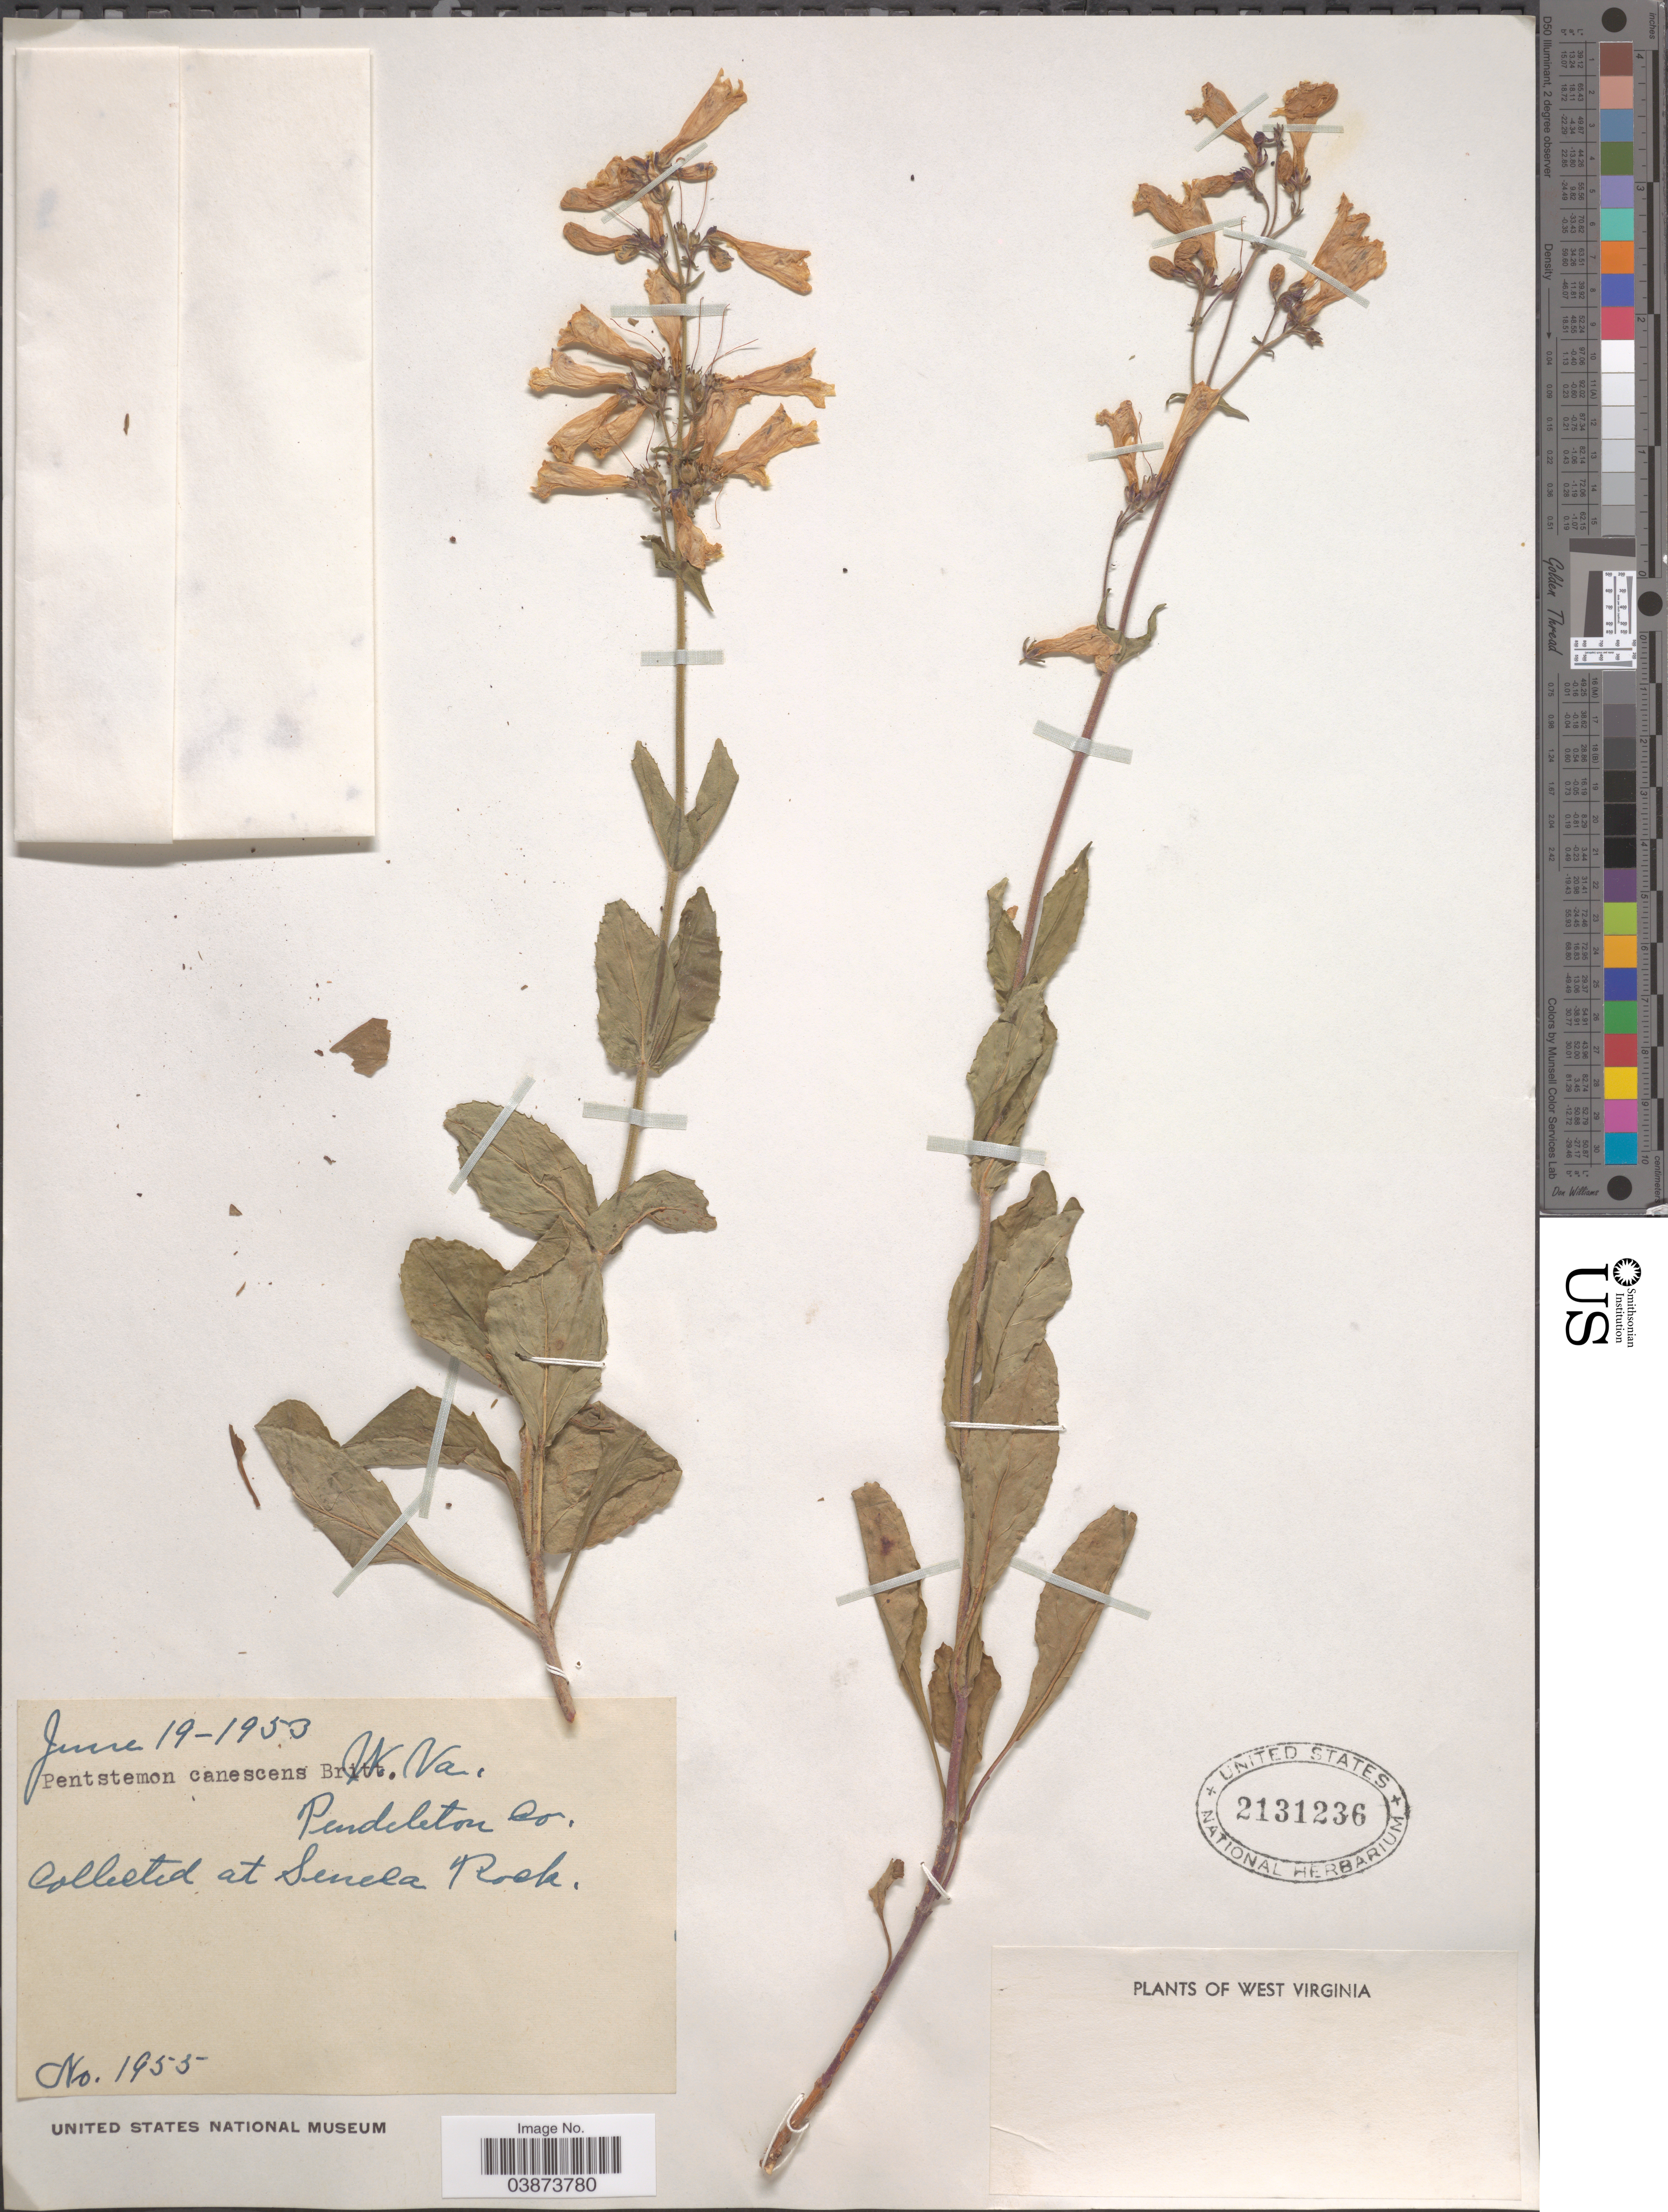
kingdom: Plantae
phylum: Tracheophyta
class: Magnoliopsida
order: Lamiales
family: Plantaginaceae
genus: Penstemon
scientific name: Penstemon canescens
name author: L.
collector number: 1955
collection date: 1953-06-19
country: United States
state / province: West Virginia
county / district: Pendleton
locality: Pendeleton Co. At Seneca Rock.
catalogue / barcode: US 2131236